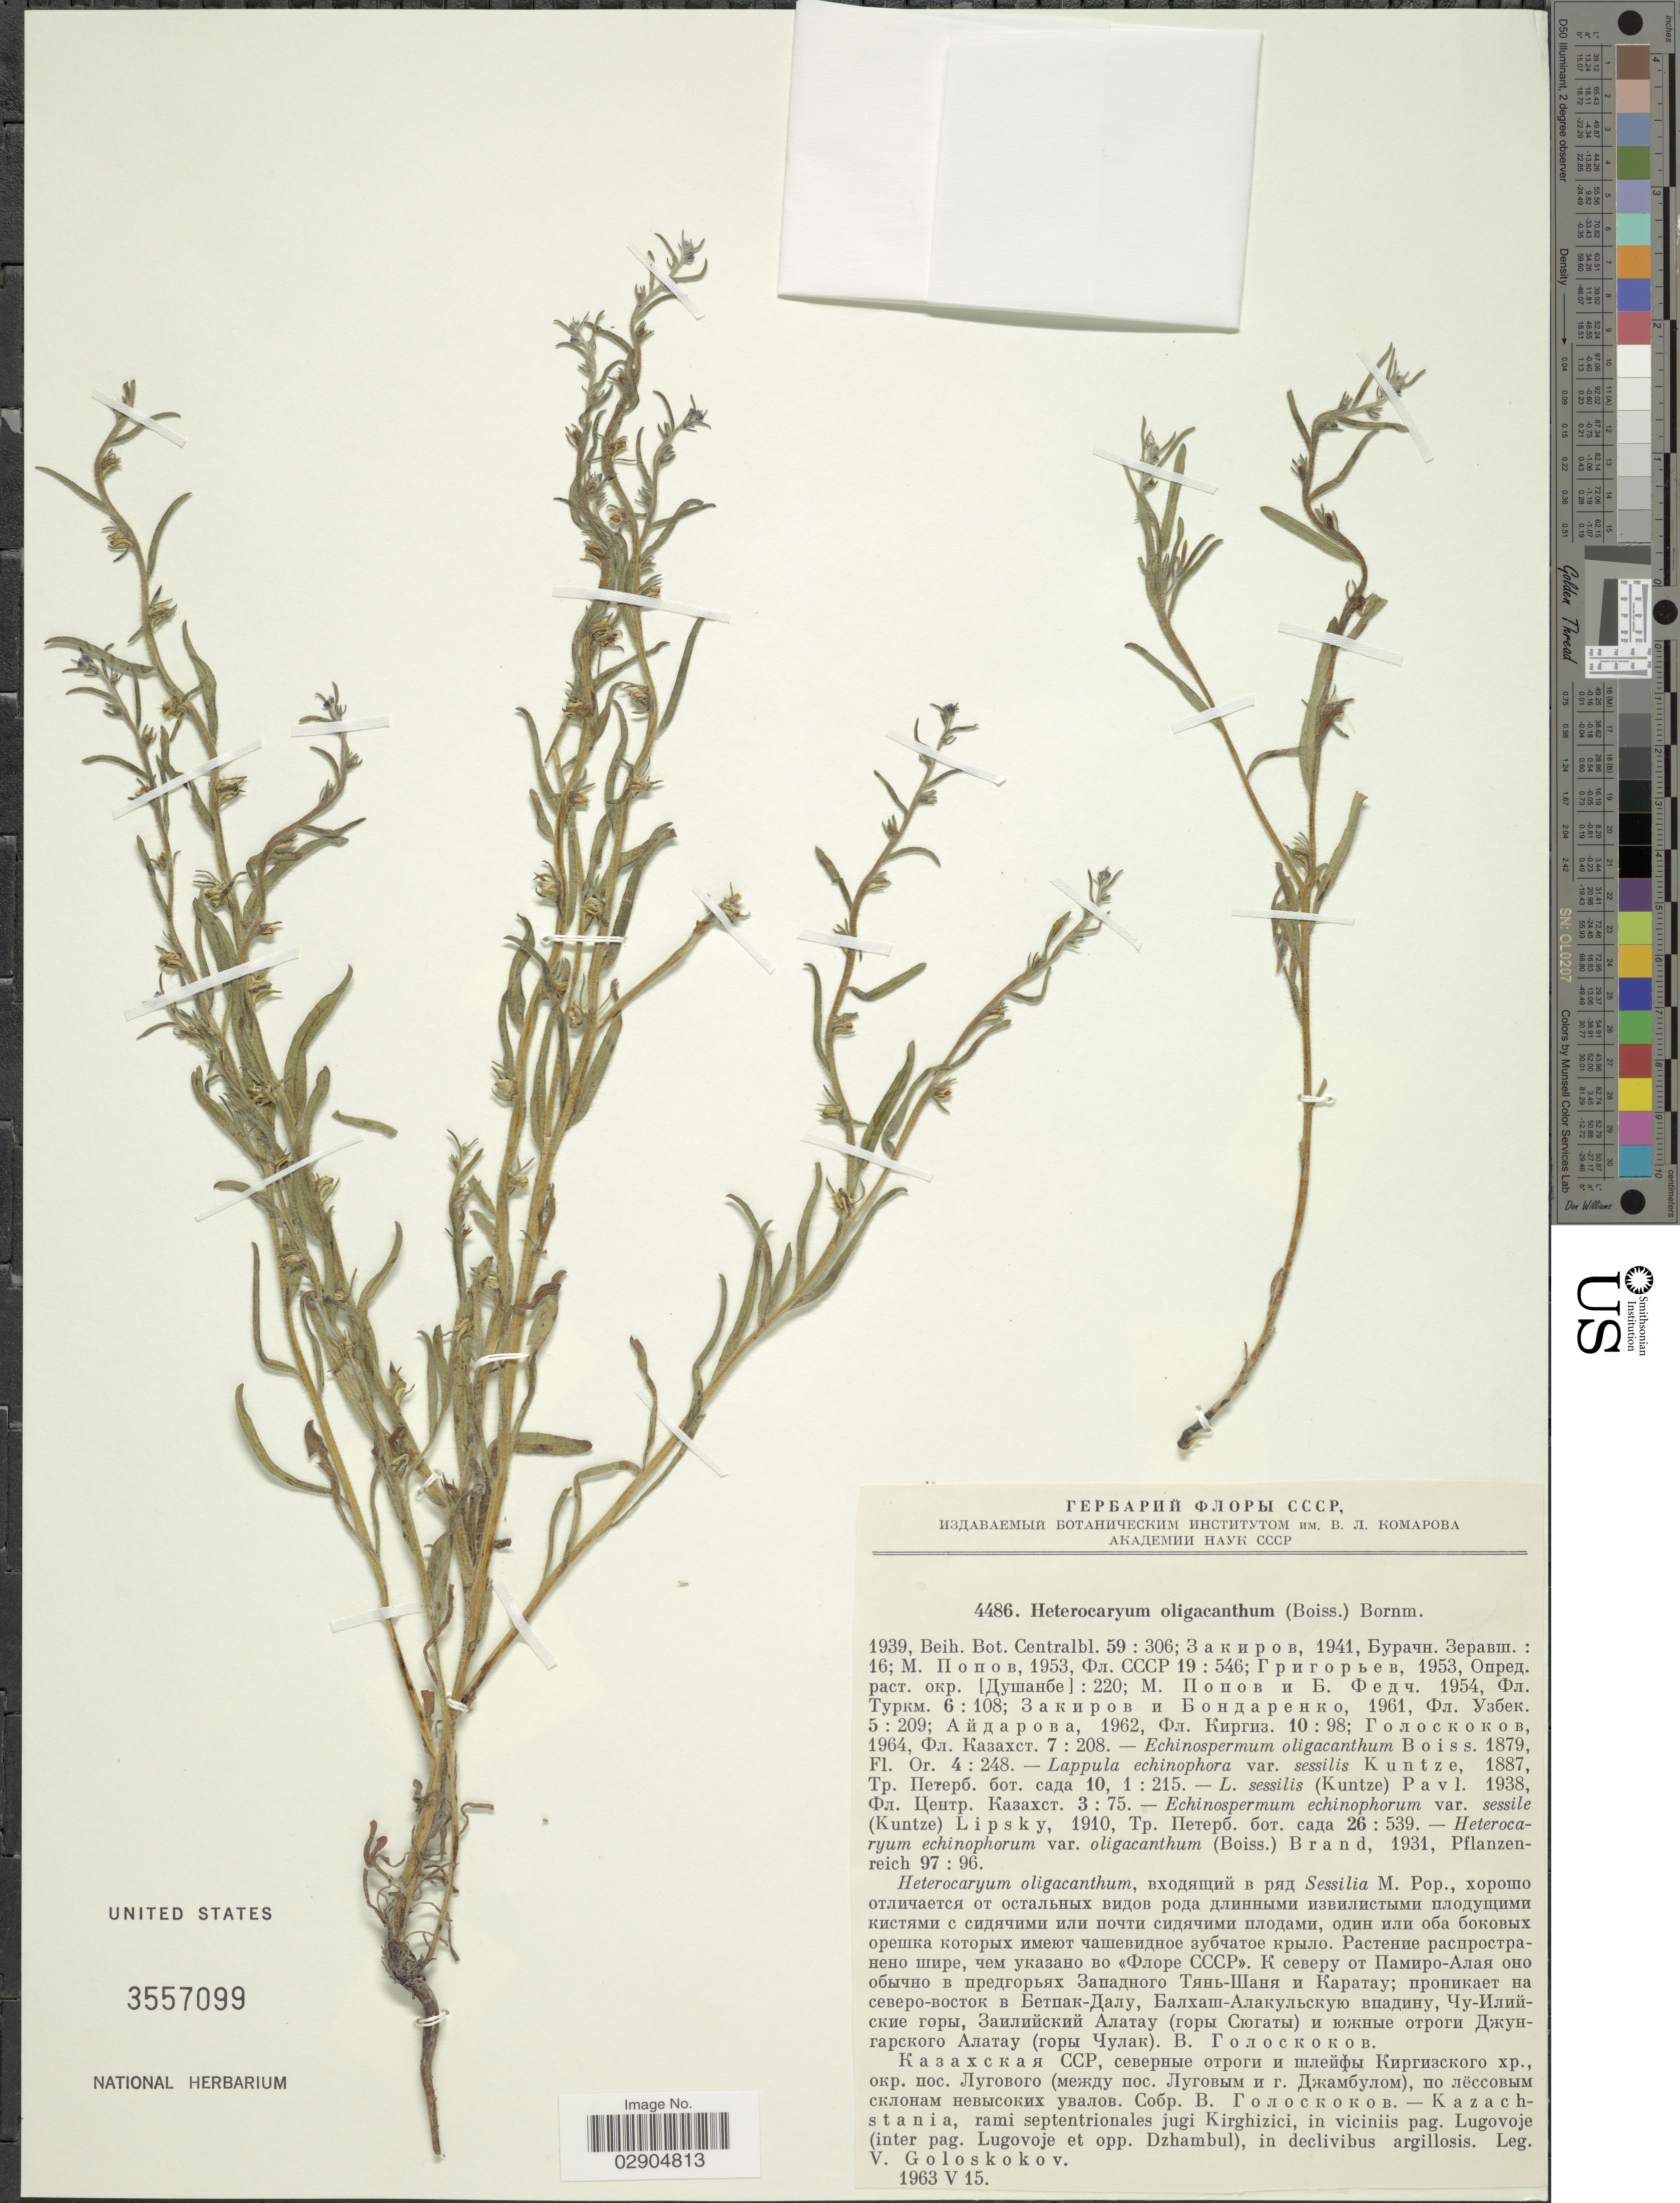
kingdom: Plantae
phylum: Tracheophyta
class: Magnoliopsida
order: Boraginales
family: Boraginaceae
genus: Heterocaryum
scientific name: Heterocaryum subsessile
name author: Vatke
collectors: V. P. Goloskokov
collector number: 4486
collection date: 1963-05-15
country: Kazakhstan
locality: Kazachstania, rami septentrionales jugi Kirghizici, in viciniis pag. Lugovoje (inter pag. Lugovoje et opp. Dzhambul), in declivibus argillosis.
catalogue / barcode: US 3557099